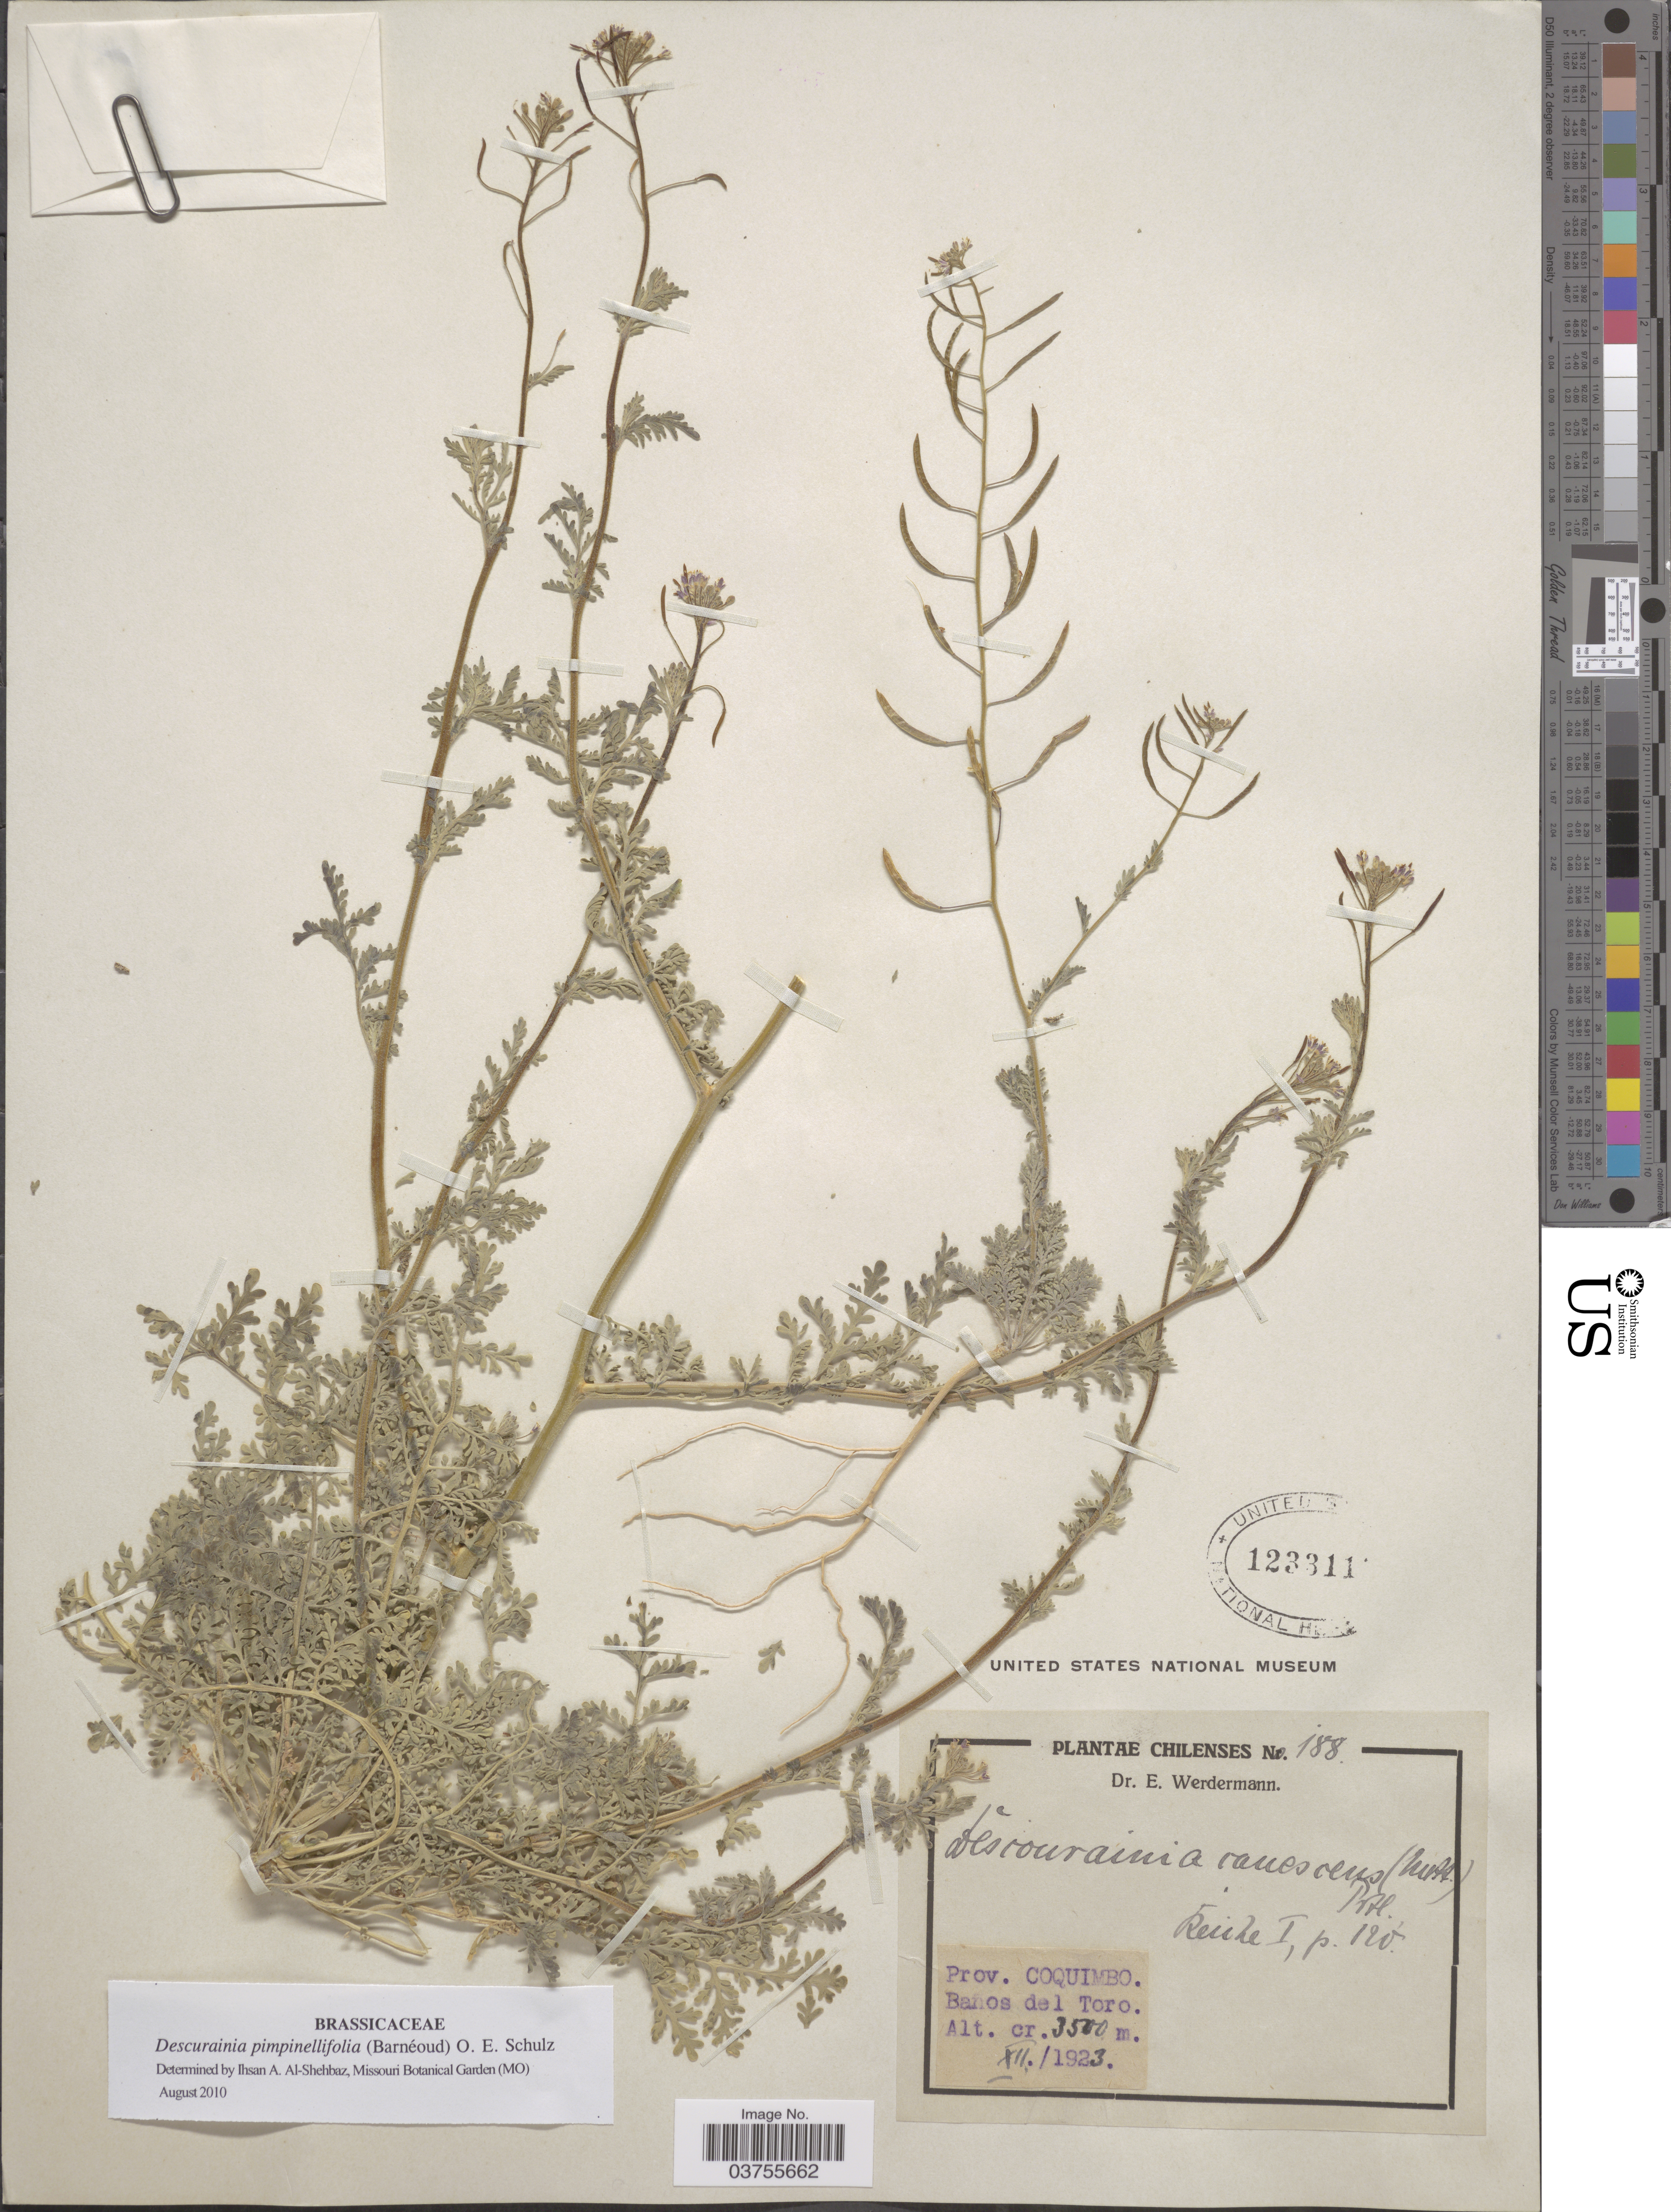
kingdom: Plantae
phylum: Tracheophyta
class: Magnoliopsida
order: Brassicales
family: Brassicaceae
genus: Descurainia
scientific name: Descurainia pimpinellifolia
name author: (Barnéoud & C.A. Mey.) O.E. Schulz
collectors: E. Werdermann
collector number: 188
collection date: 1923-12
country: Chile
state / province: Coquimbo (IV)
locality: Banos del Toro.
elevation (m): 3500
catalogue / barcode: US 123311